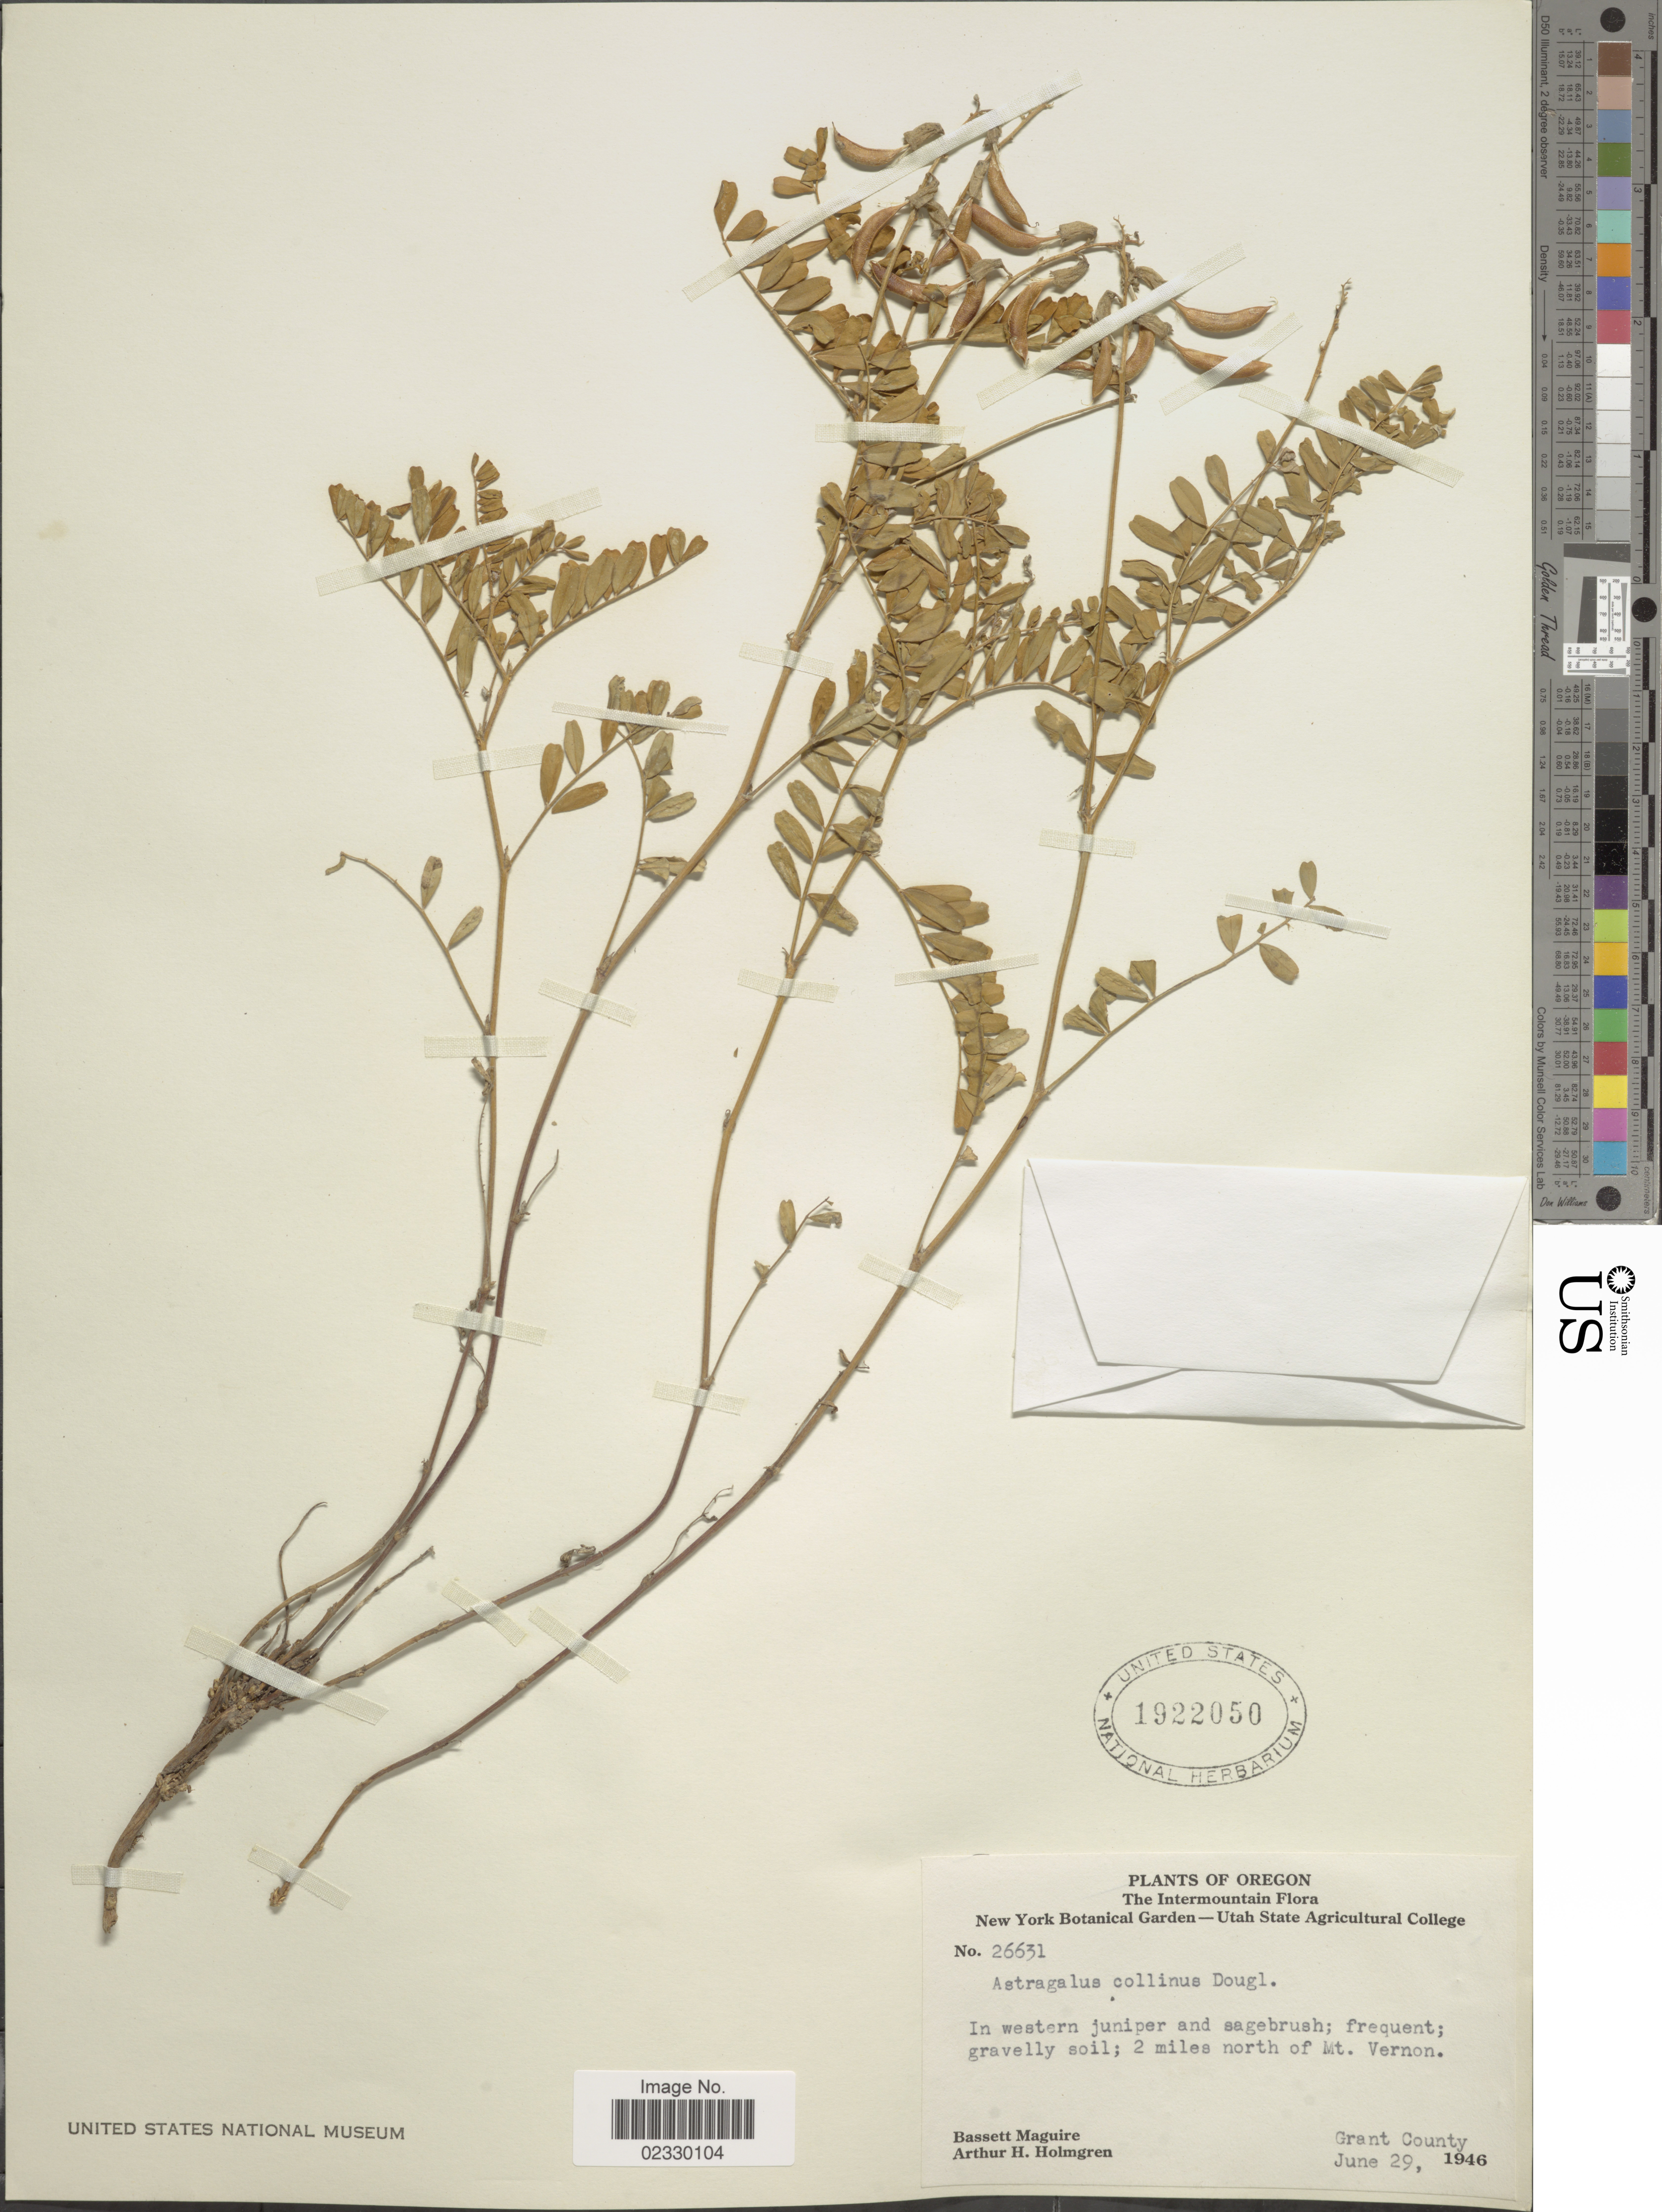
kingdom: Plantae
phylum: Tracheophyta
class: Magnoliopsida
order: Fabales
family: Fabaceae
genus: Astragalus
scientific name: Astragalus collinus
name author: Douglas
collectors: B. Maguire & A. H. Holmgren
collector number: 26631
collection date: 1946-06-29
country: United States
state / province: Oregon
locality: The Intermountain, In western juniper and sagebrush; frequent gravelly soil; 2 miles north of Mt Vernon, Grant County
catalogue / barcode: US 1922050